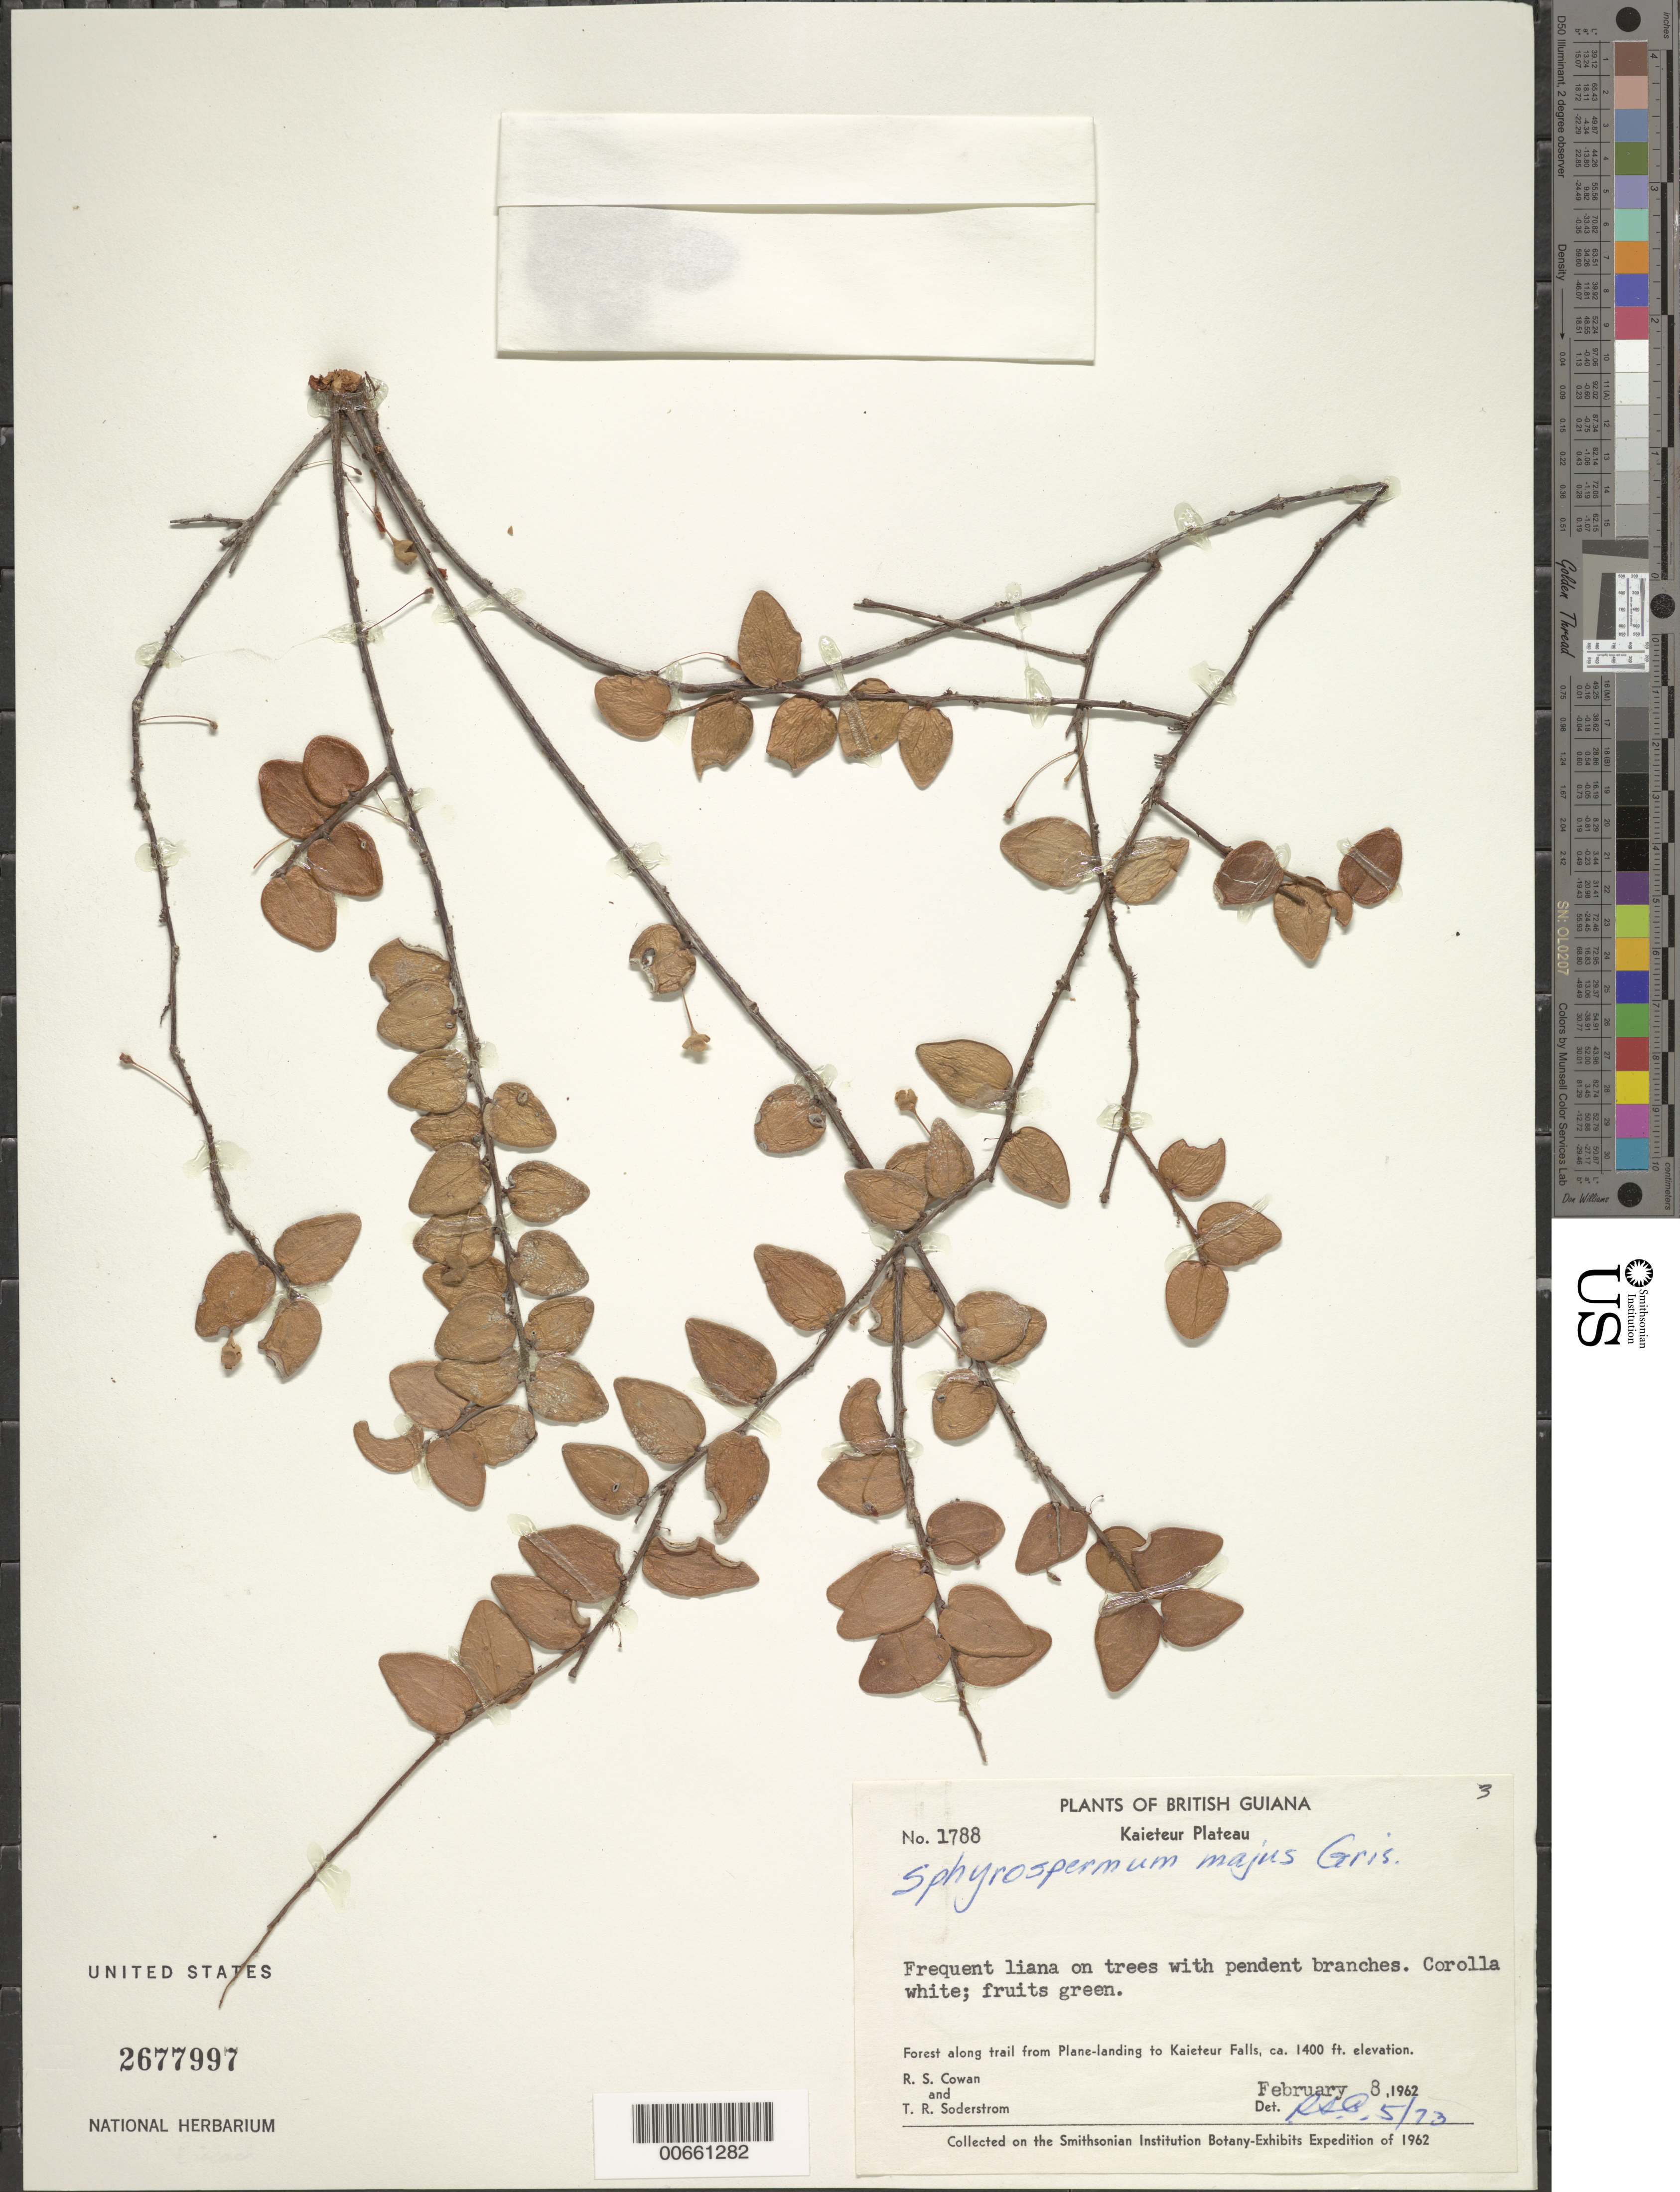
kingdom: Plantae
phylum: Tracheophyta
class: Magnoliopsida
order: Ericales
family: Ericaceae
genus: Sphyrospermum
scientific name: Sphyrospermum majus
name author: Griseb.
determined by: Cowan, R. S.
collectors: R. S. Cowan & T. R. Soderstrom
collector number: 1788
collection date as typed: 8-Feb-62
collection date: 1962-02-08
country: Guyana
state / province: Potaro-Siparuni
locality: Kaieteur Plateau, along trail from plane landing to Kaieteur Falls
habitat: Forest along road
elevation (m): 427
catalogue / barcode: US 2677997